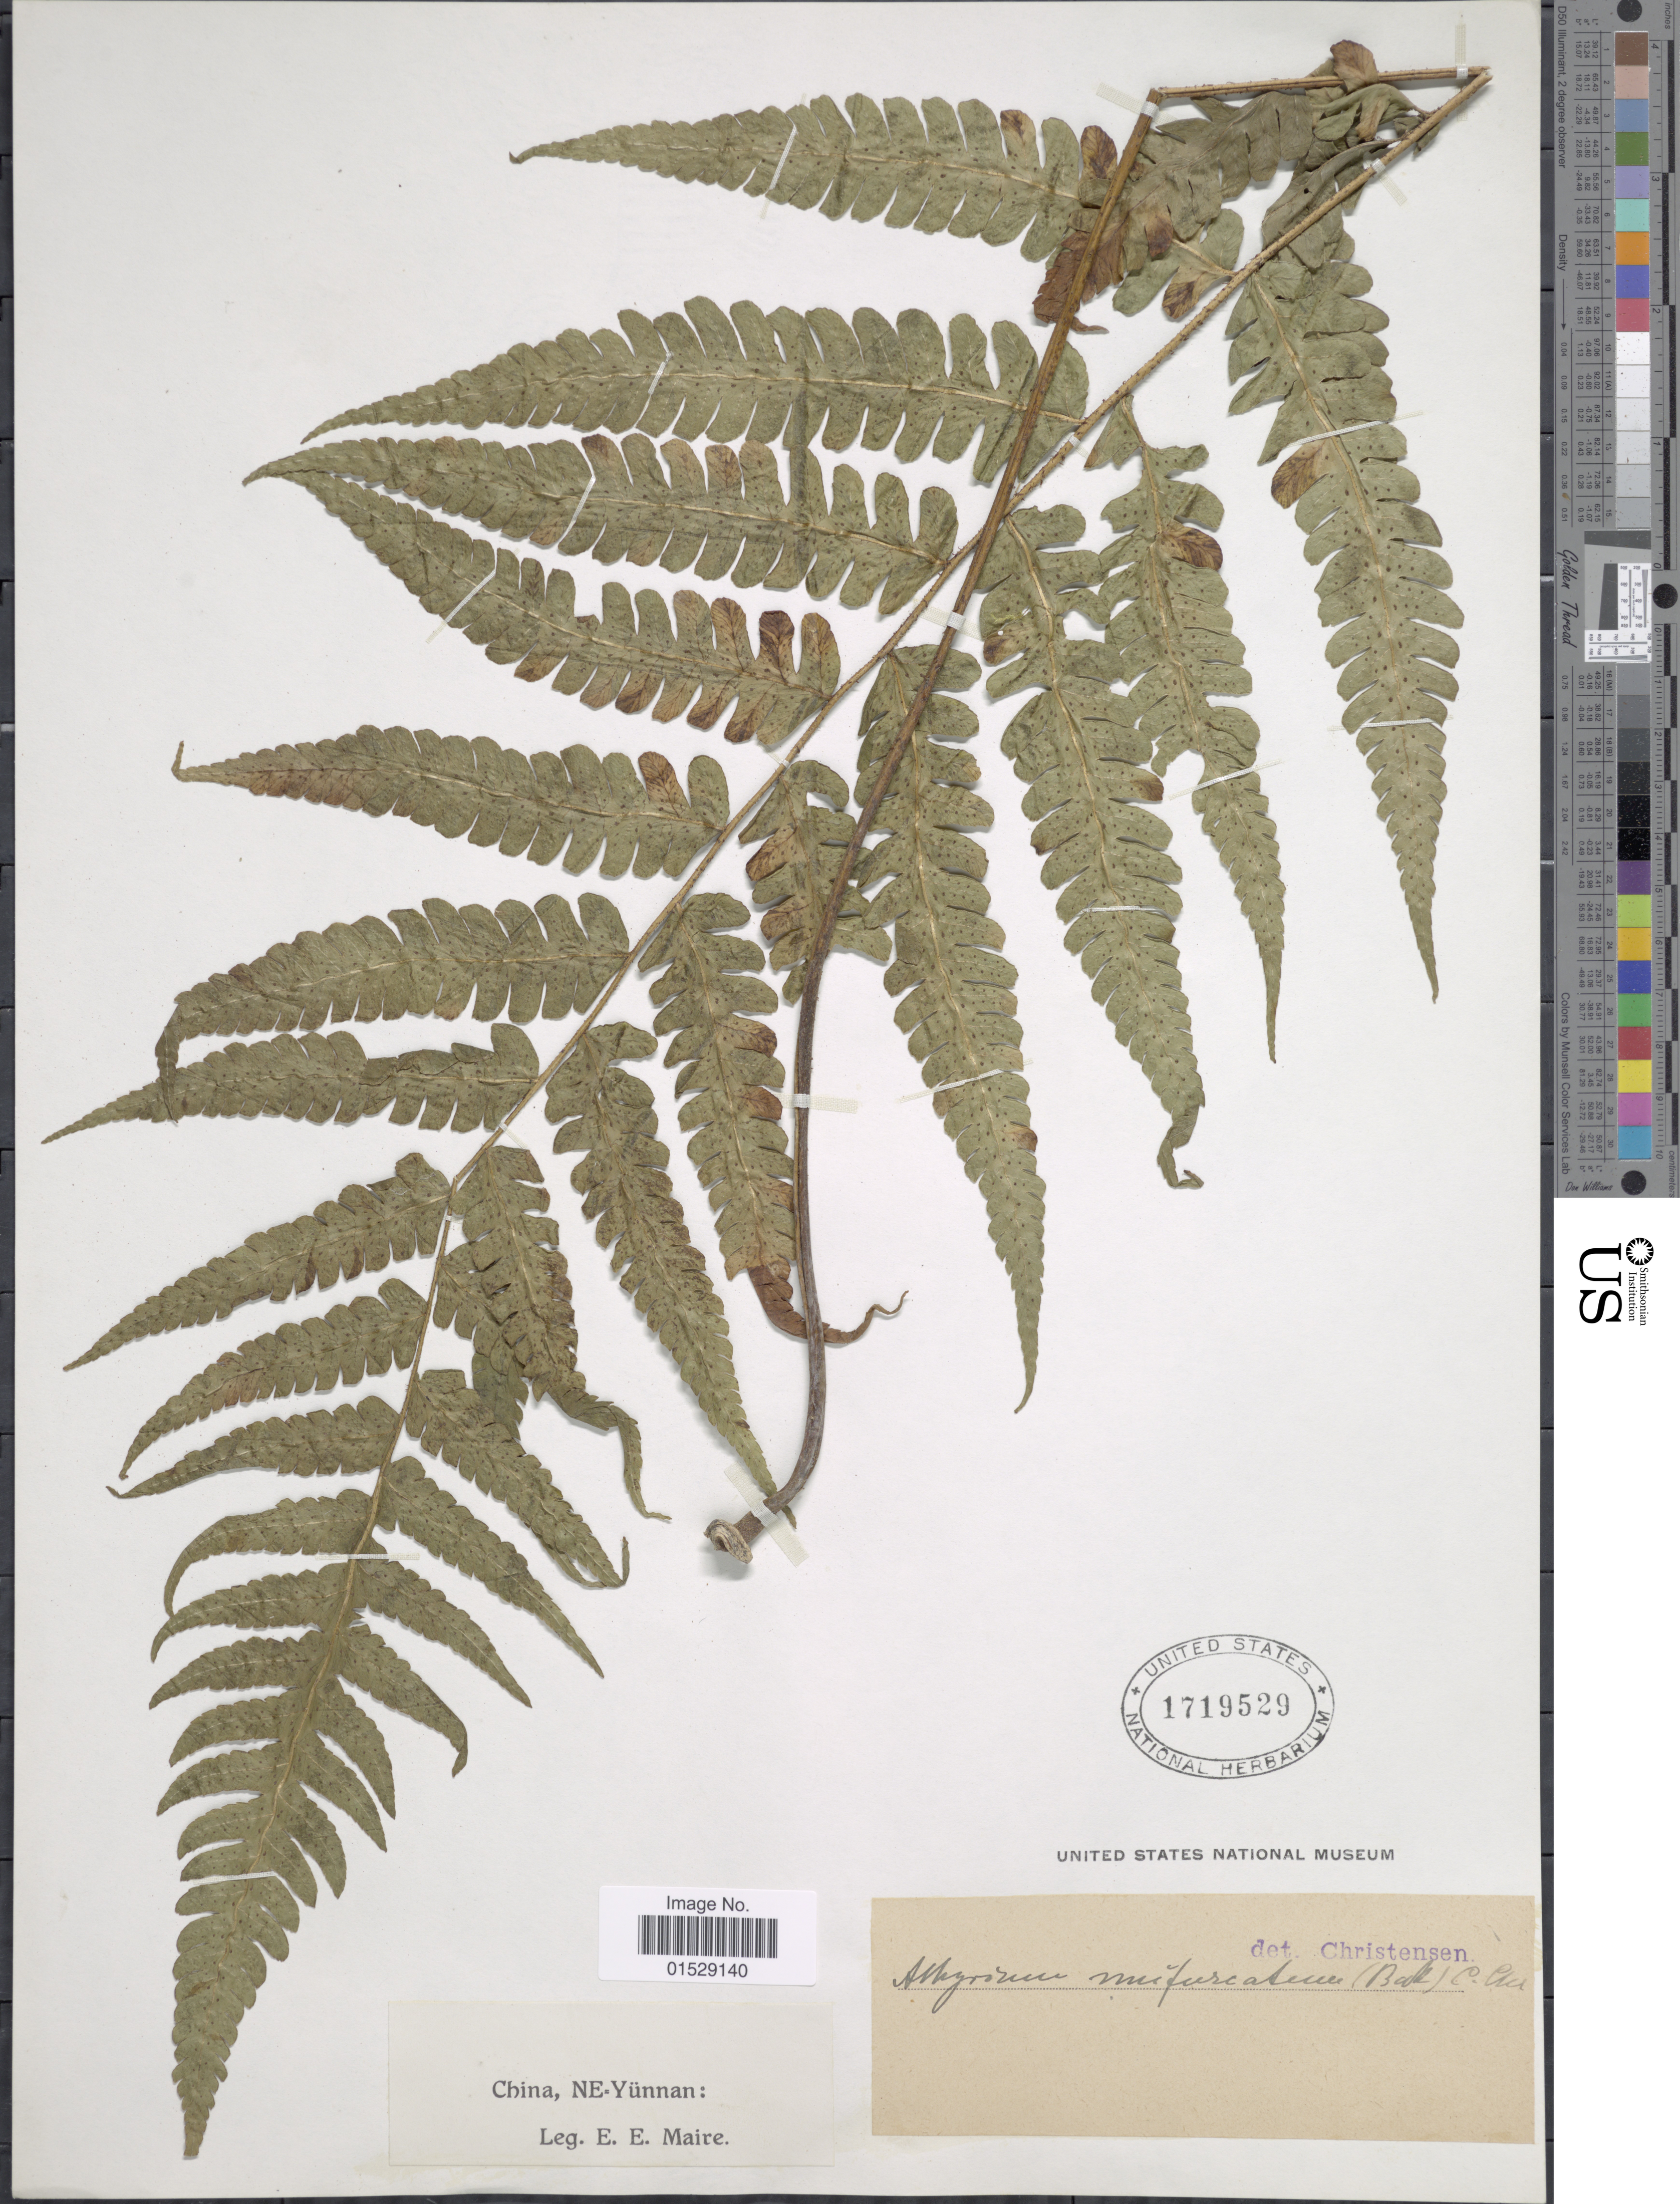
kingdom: Plantae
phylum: Tracheophyta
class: Polypodiopsida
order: Polypodiales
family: Athyriaceae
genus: Deparia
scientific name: Deparia unifurcata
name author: (Baker) M. Kato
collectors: E. E. Maire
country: China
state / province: Yunnan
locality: China, NE-Yunnan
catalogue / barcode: US 1719529